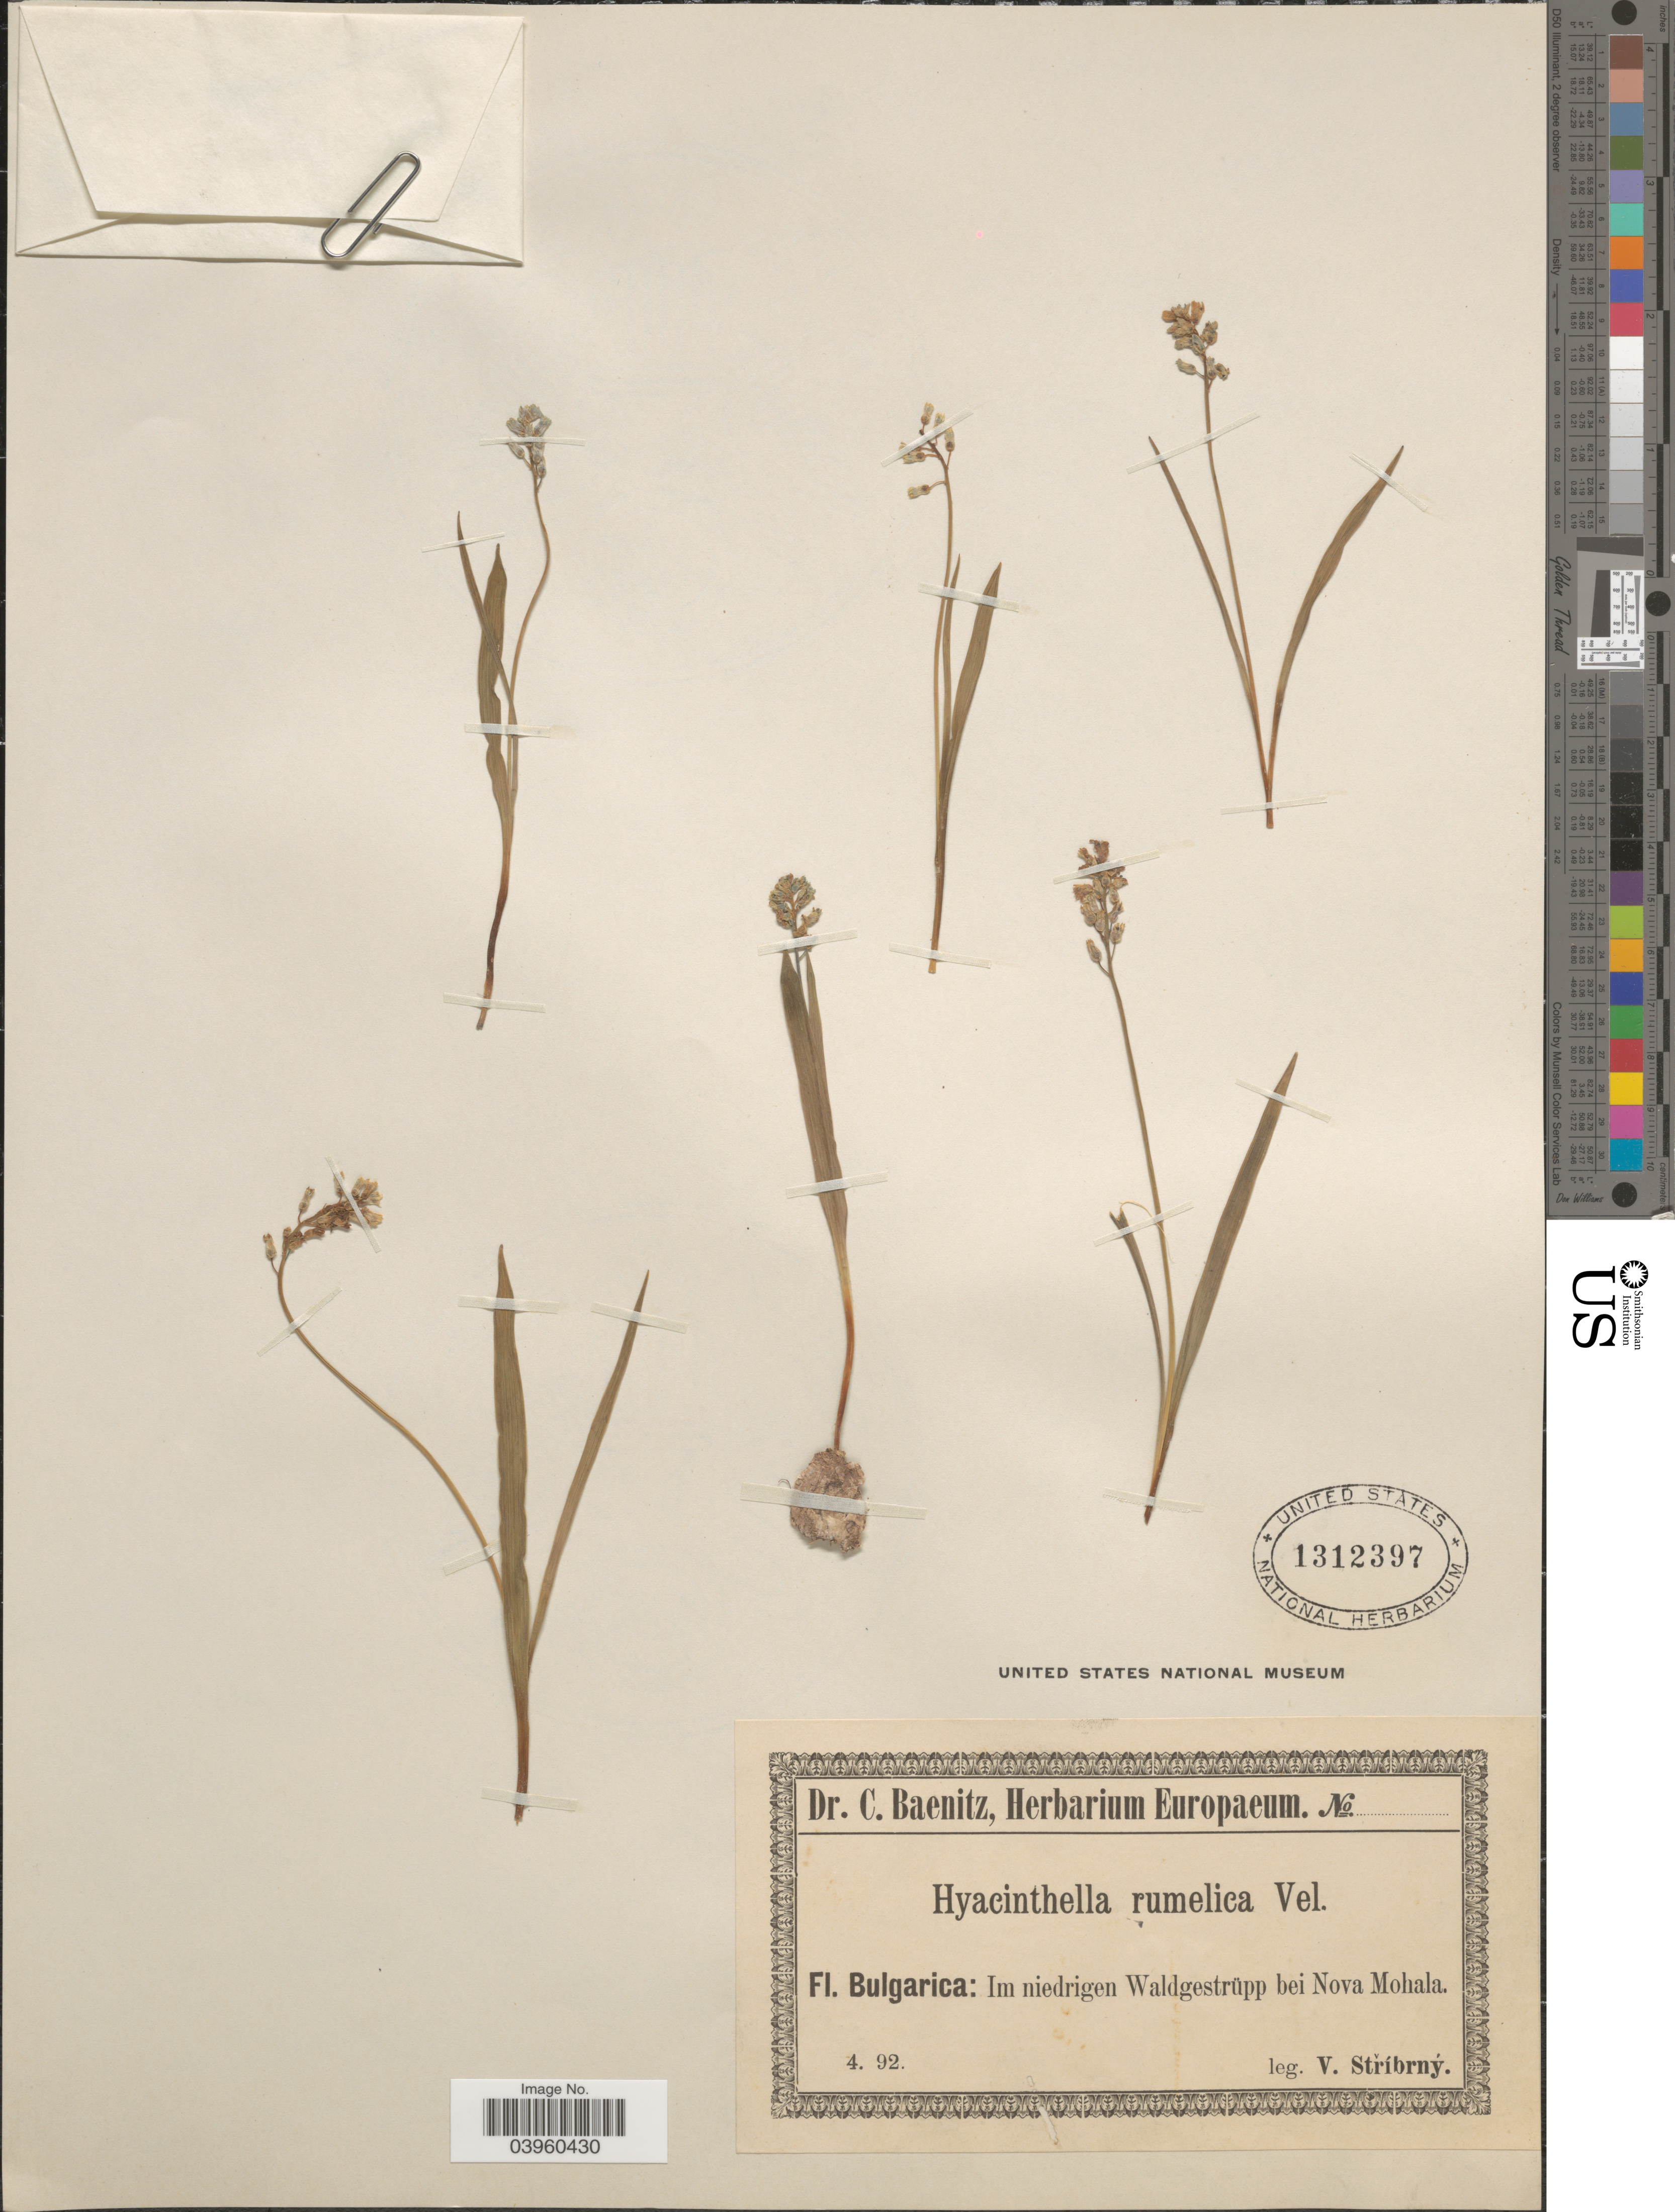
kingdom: Plantae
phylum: Tracheophyta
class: Liliopsida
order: Asparagales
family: Asparagaceae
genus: Hyacinthella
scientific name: Hyacinthella rumelica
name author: Velen.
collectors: V. Stribrny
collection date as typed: Transcribed d/m/y: /4/92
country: Bulgaria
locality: Bulgarica: Im niedrigen Waldgestrüpp bei Nova Mohala.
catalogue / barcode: US 1312397